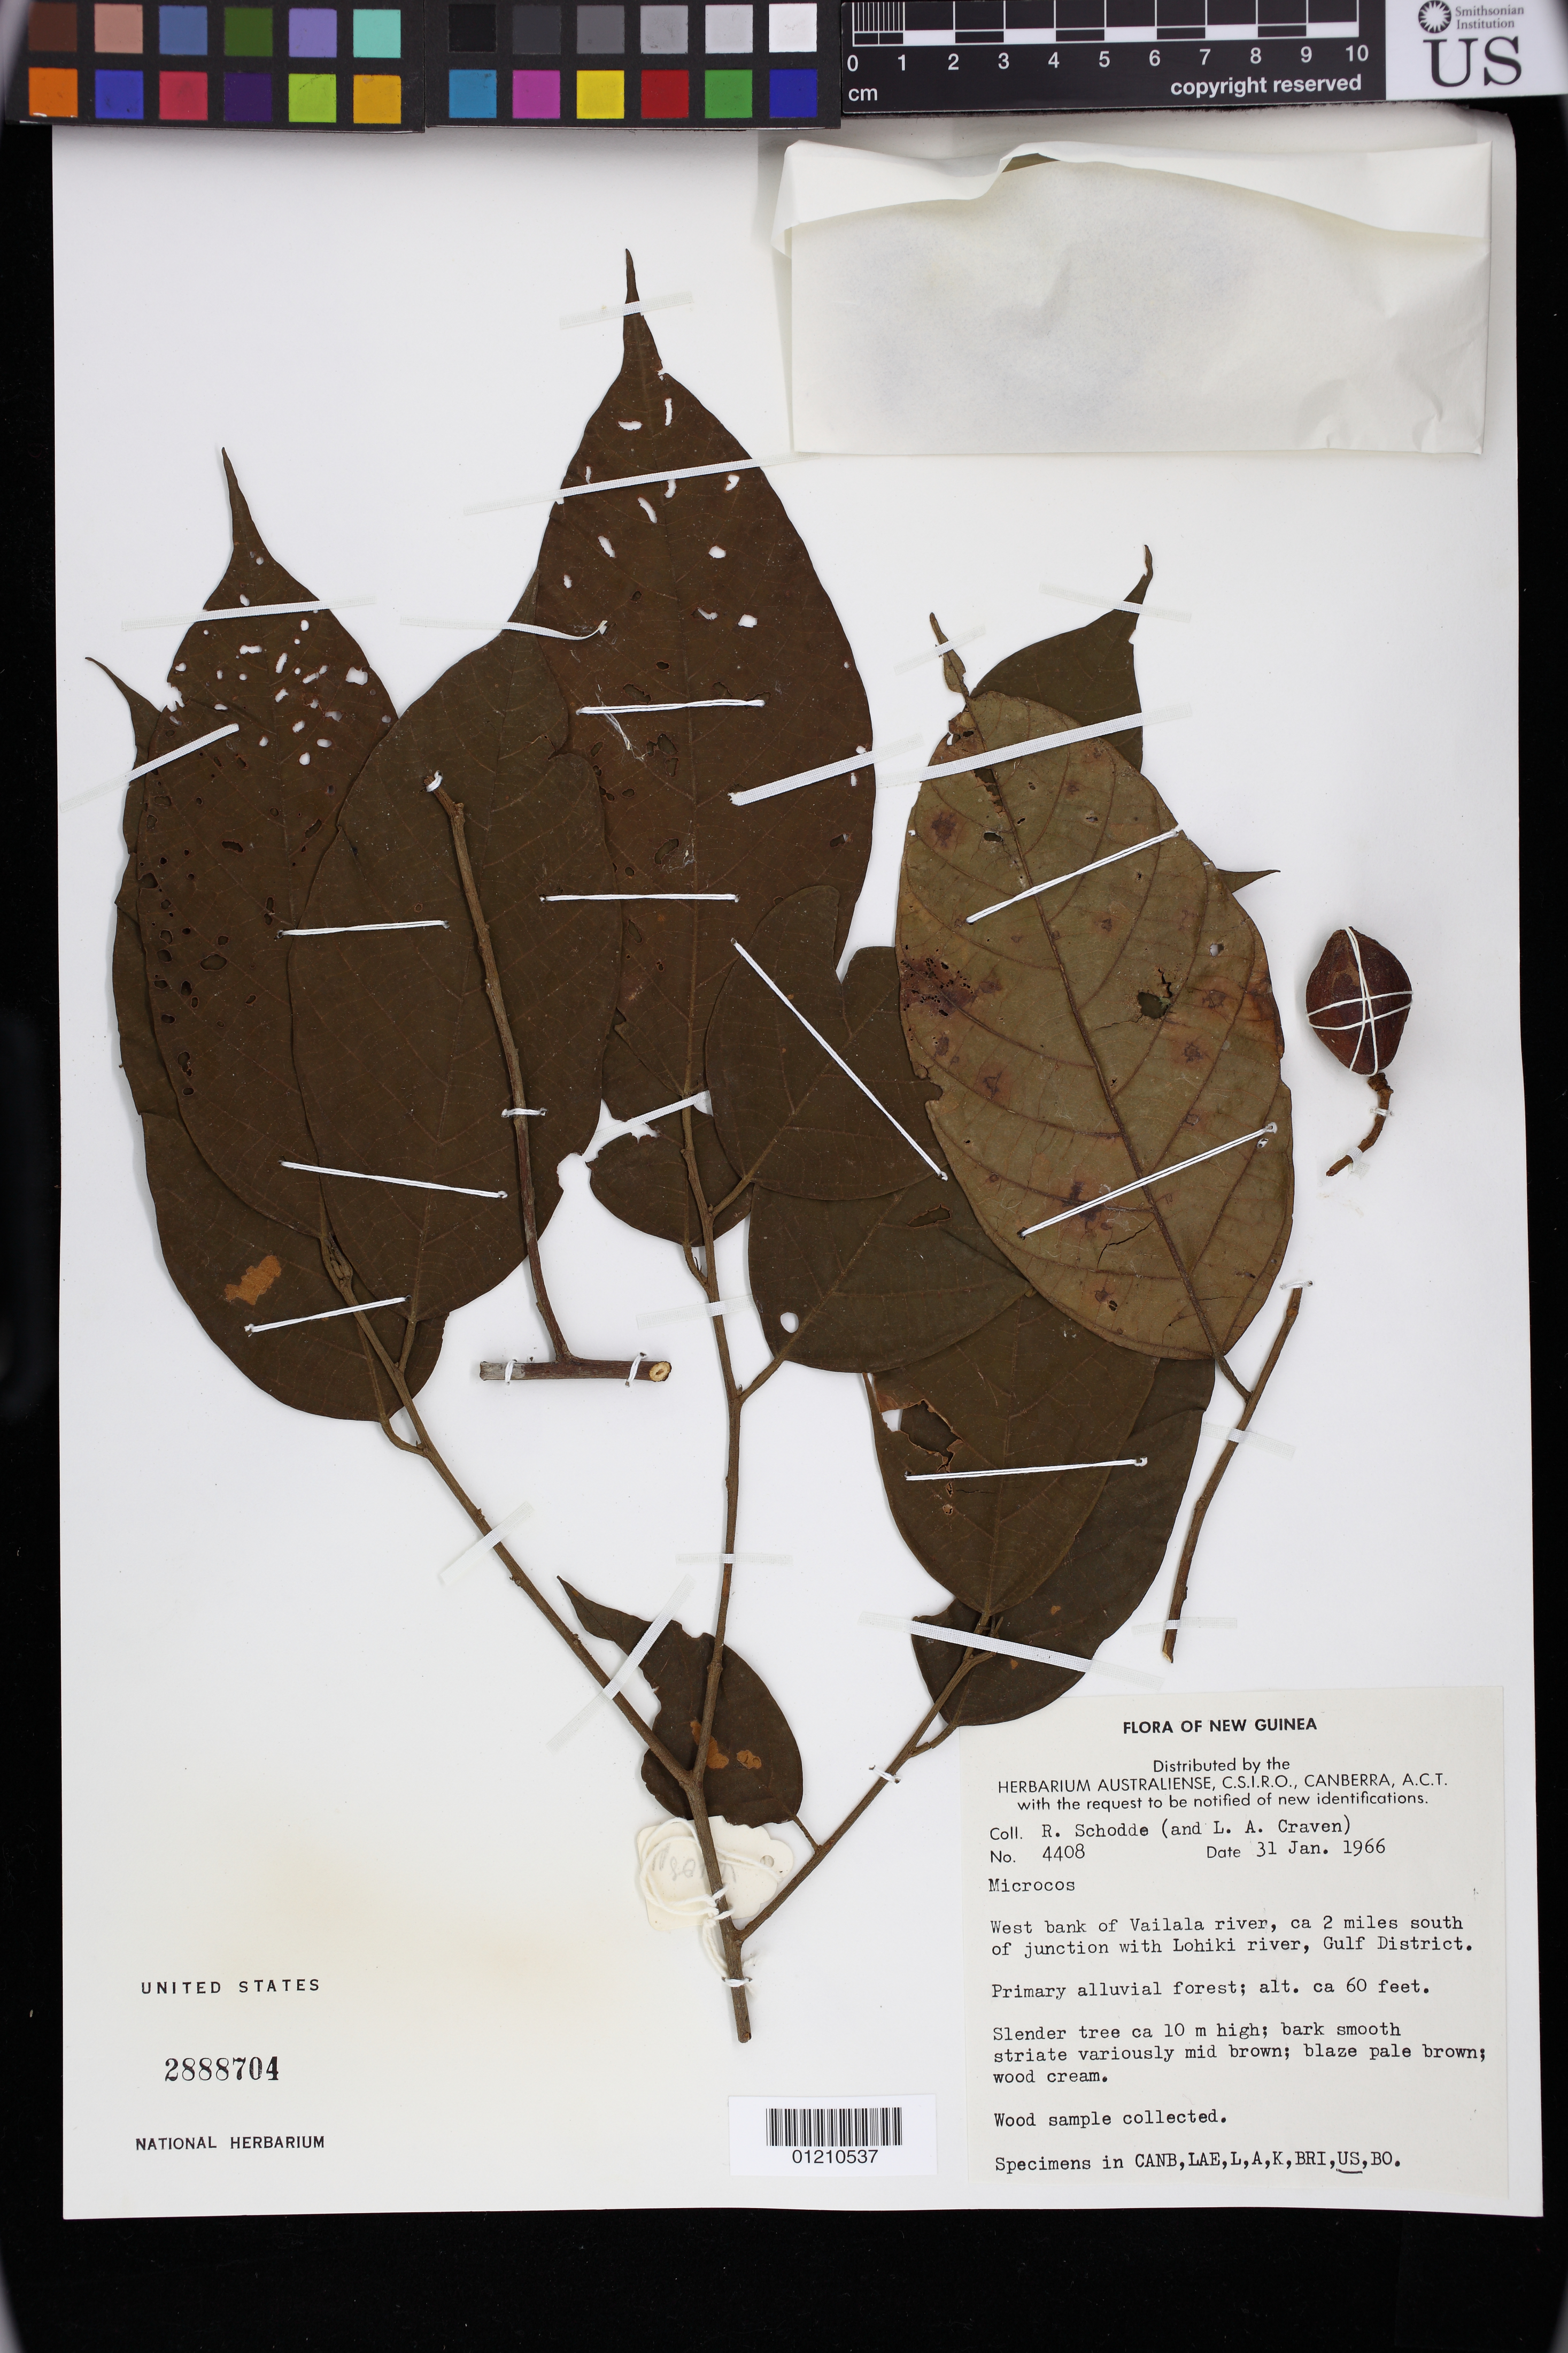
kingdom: Plantae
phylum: Tracheophyta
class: Magnoliopsida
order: Malvales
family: Malvaceae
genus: Microcos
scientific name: Microcos sp.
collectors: R. Schodde & L. A. Craven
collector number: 4408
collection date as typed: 31 Jan 1966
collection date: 1966-01-31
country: Papua New Guinea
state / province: Gulf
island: New Guinea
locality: W bank of vailala river, ca 2 mi s of junction with lohiki river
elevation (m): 18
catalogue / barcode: US 2888704